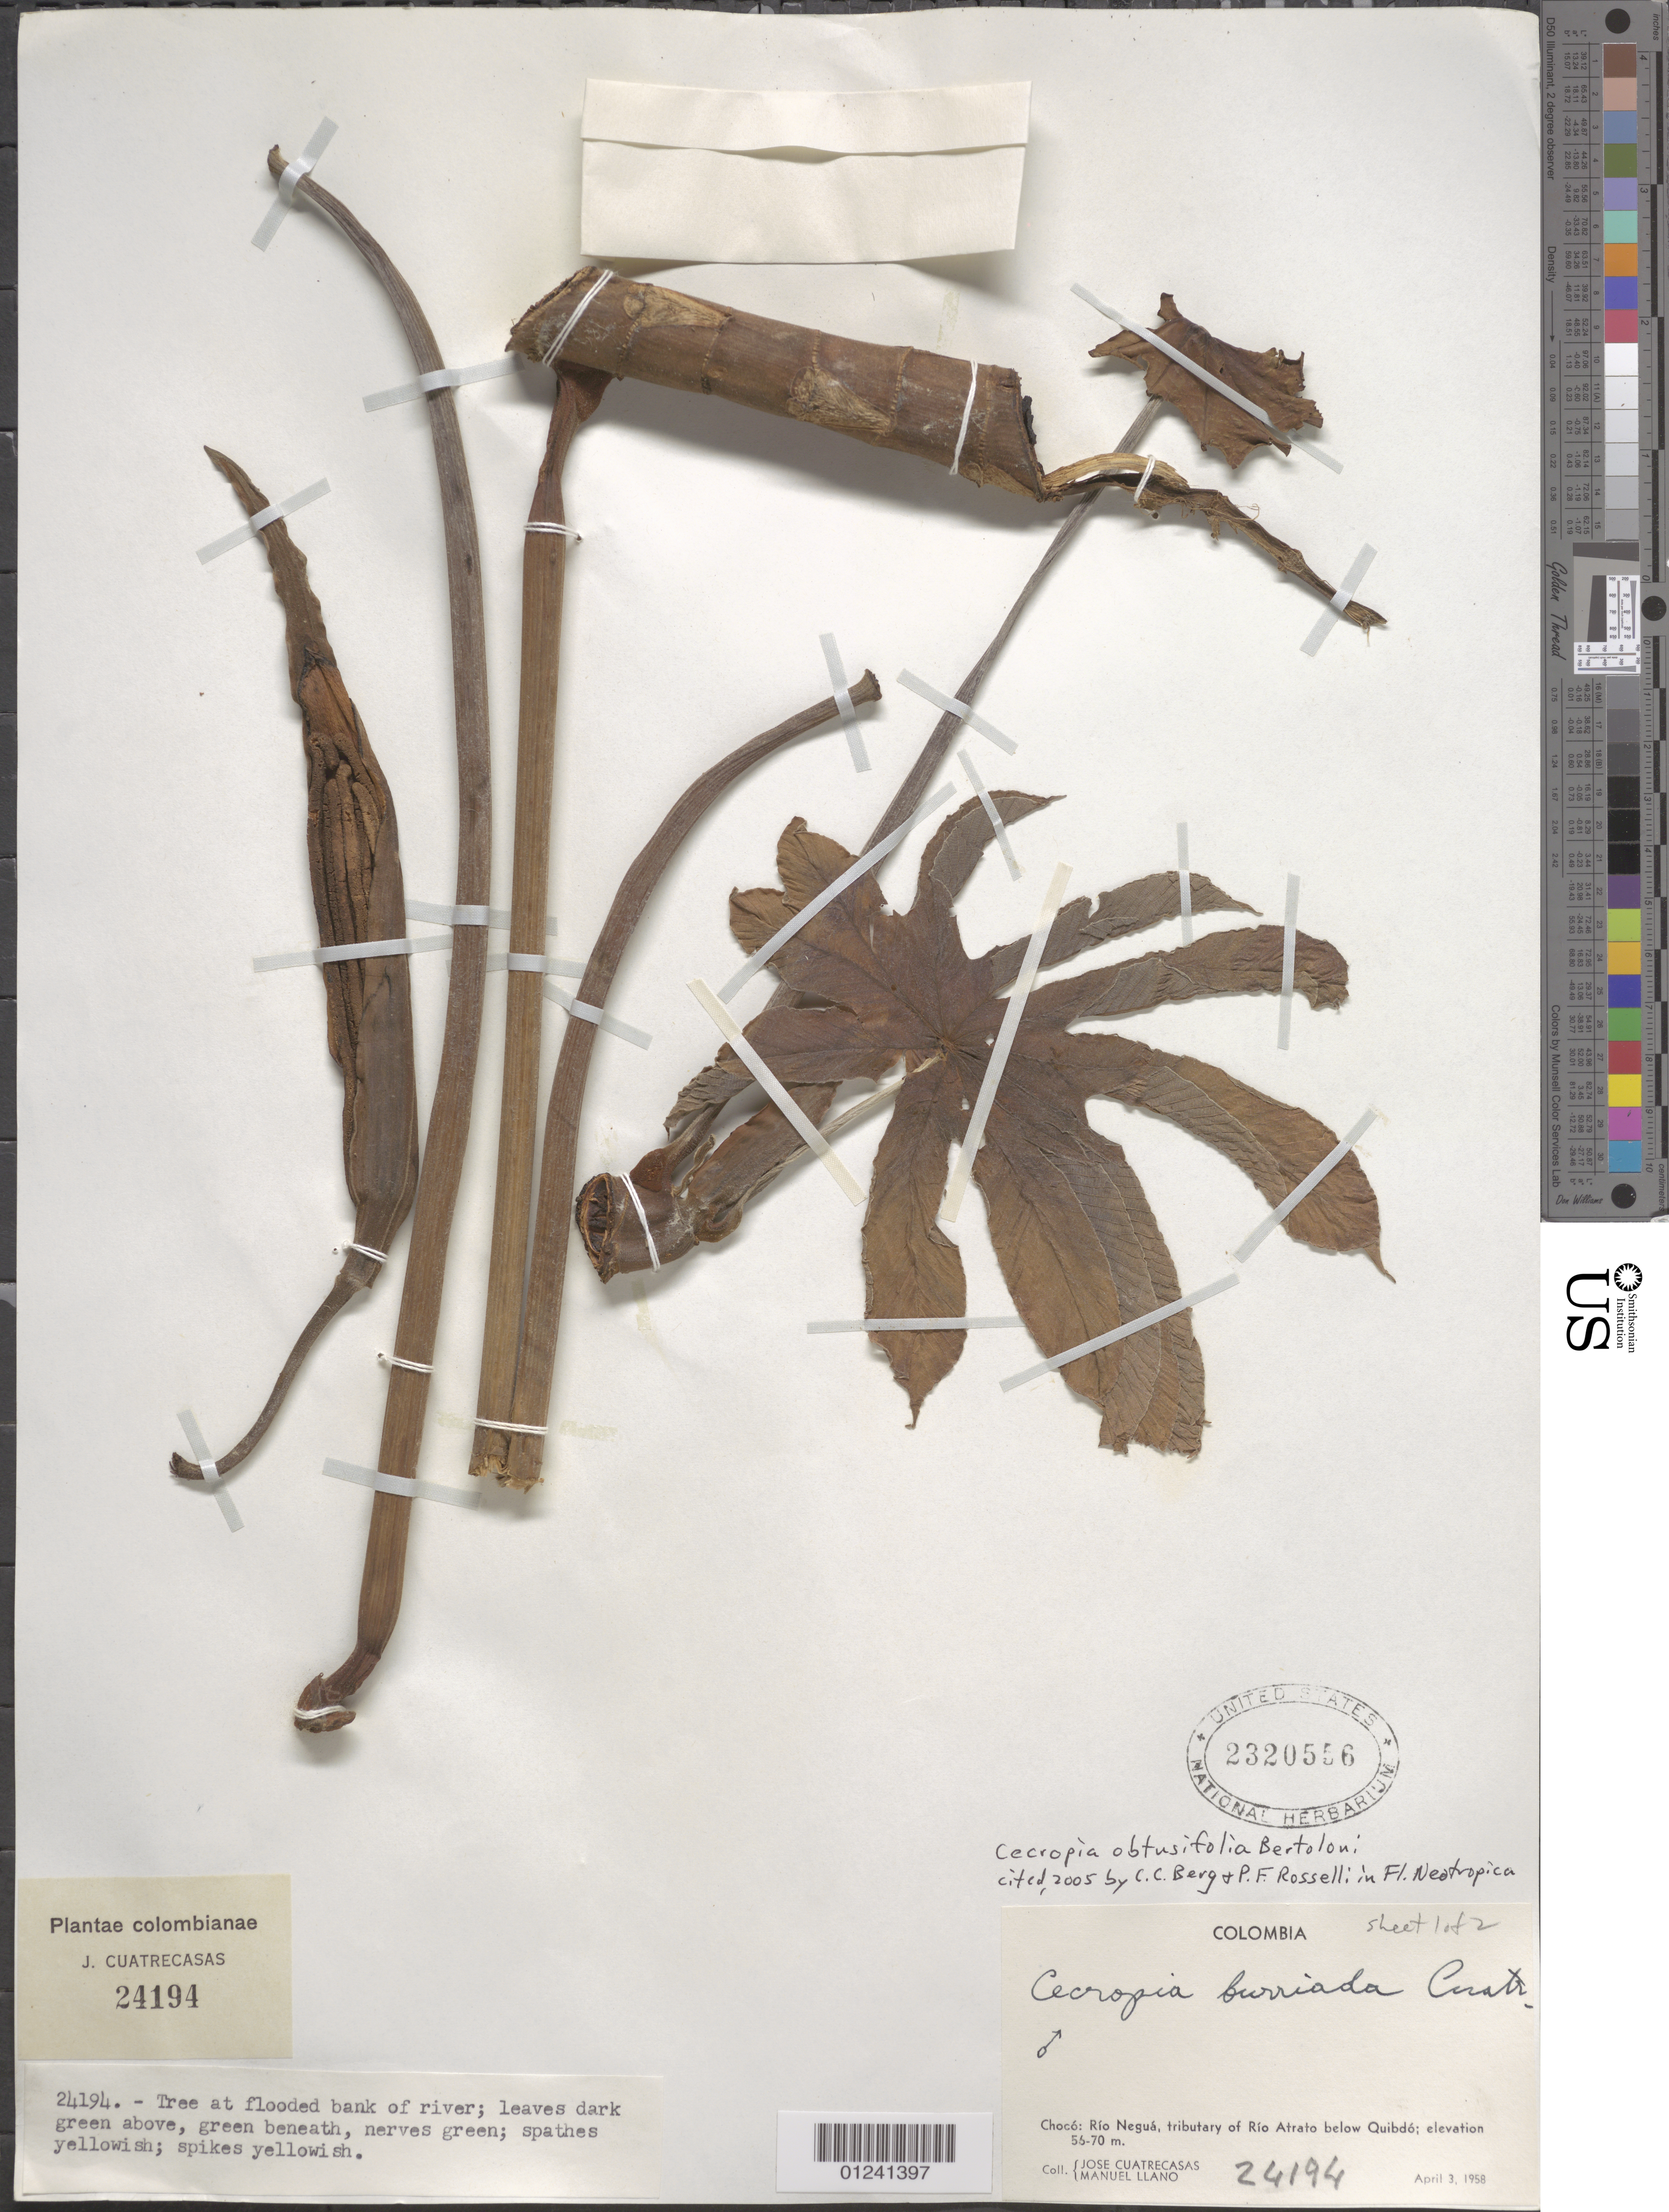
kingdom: Plantae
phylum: Tracheophyta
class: Magnoliopsida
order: Rosales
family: Urticaceae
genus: Cecropia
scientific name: Cecropia telenitida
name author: Cuatrec.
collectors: J. Cuatrecasas & M. Llano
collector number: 24194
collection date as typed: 03 Apr 1958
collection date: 1958-04-03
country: Colombia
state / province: Chocó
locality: Rio Negua, tributary of Rio Atrato below Quibdo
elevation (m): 56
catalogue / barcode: US 2320556